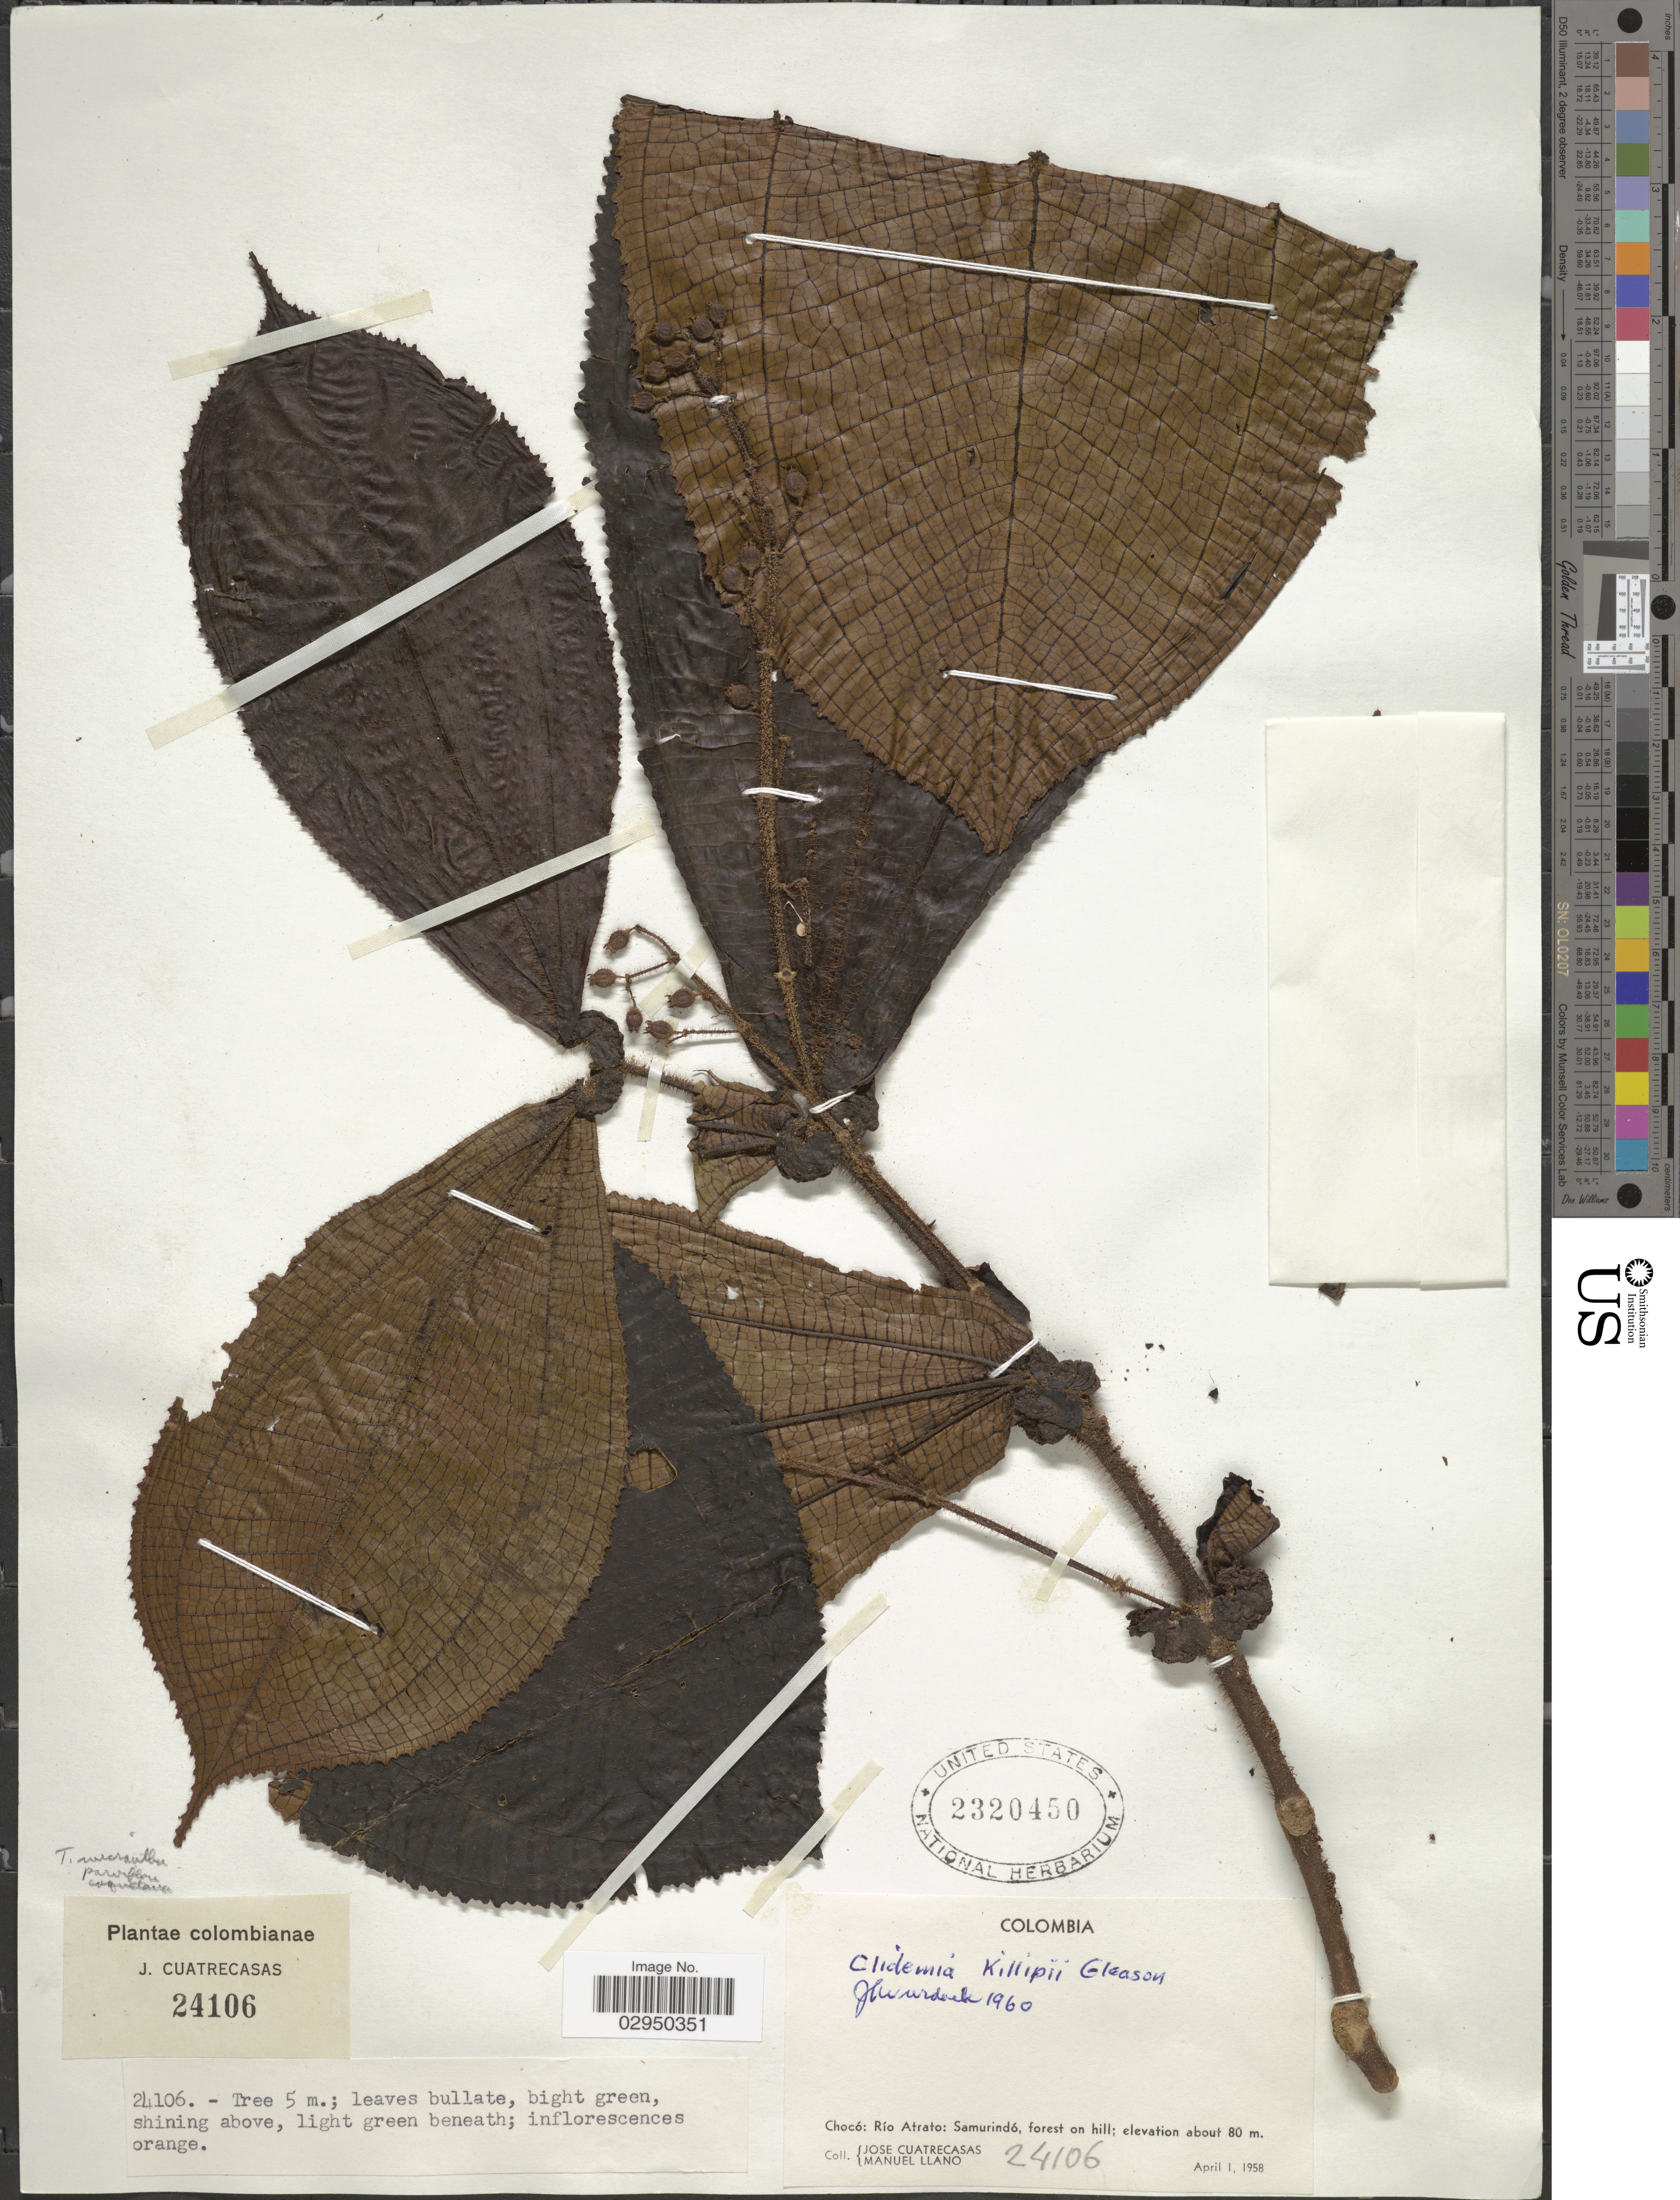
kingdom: Plantae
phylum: Tracheophyta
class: Magnoliopsida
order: Myrtales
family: Melastomataceae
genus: Clidemia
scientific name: Clidemia killipii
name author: Gleason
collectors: J. Cuatrecasas & M. Llano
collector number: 24106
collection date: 1958-04-01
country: Colombia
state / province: Chocó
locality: Río Atrato: Samurindó, forest on hill.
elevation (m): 80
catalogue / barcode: US 2320450